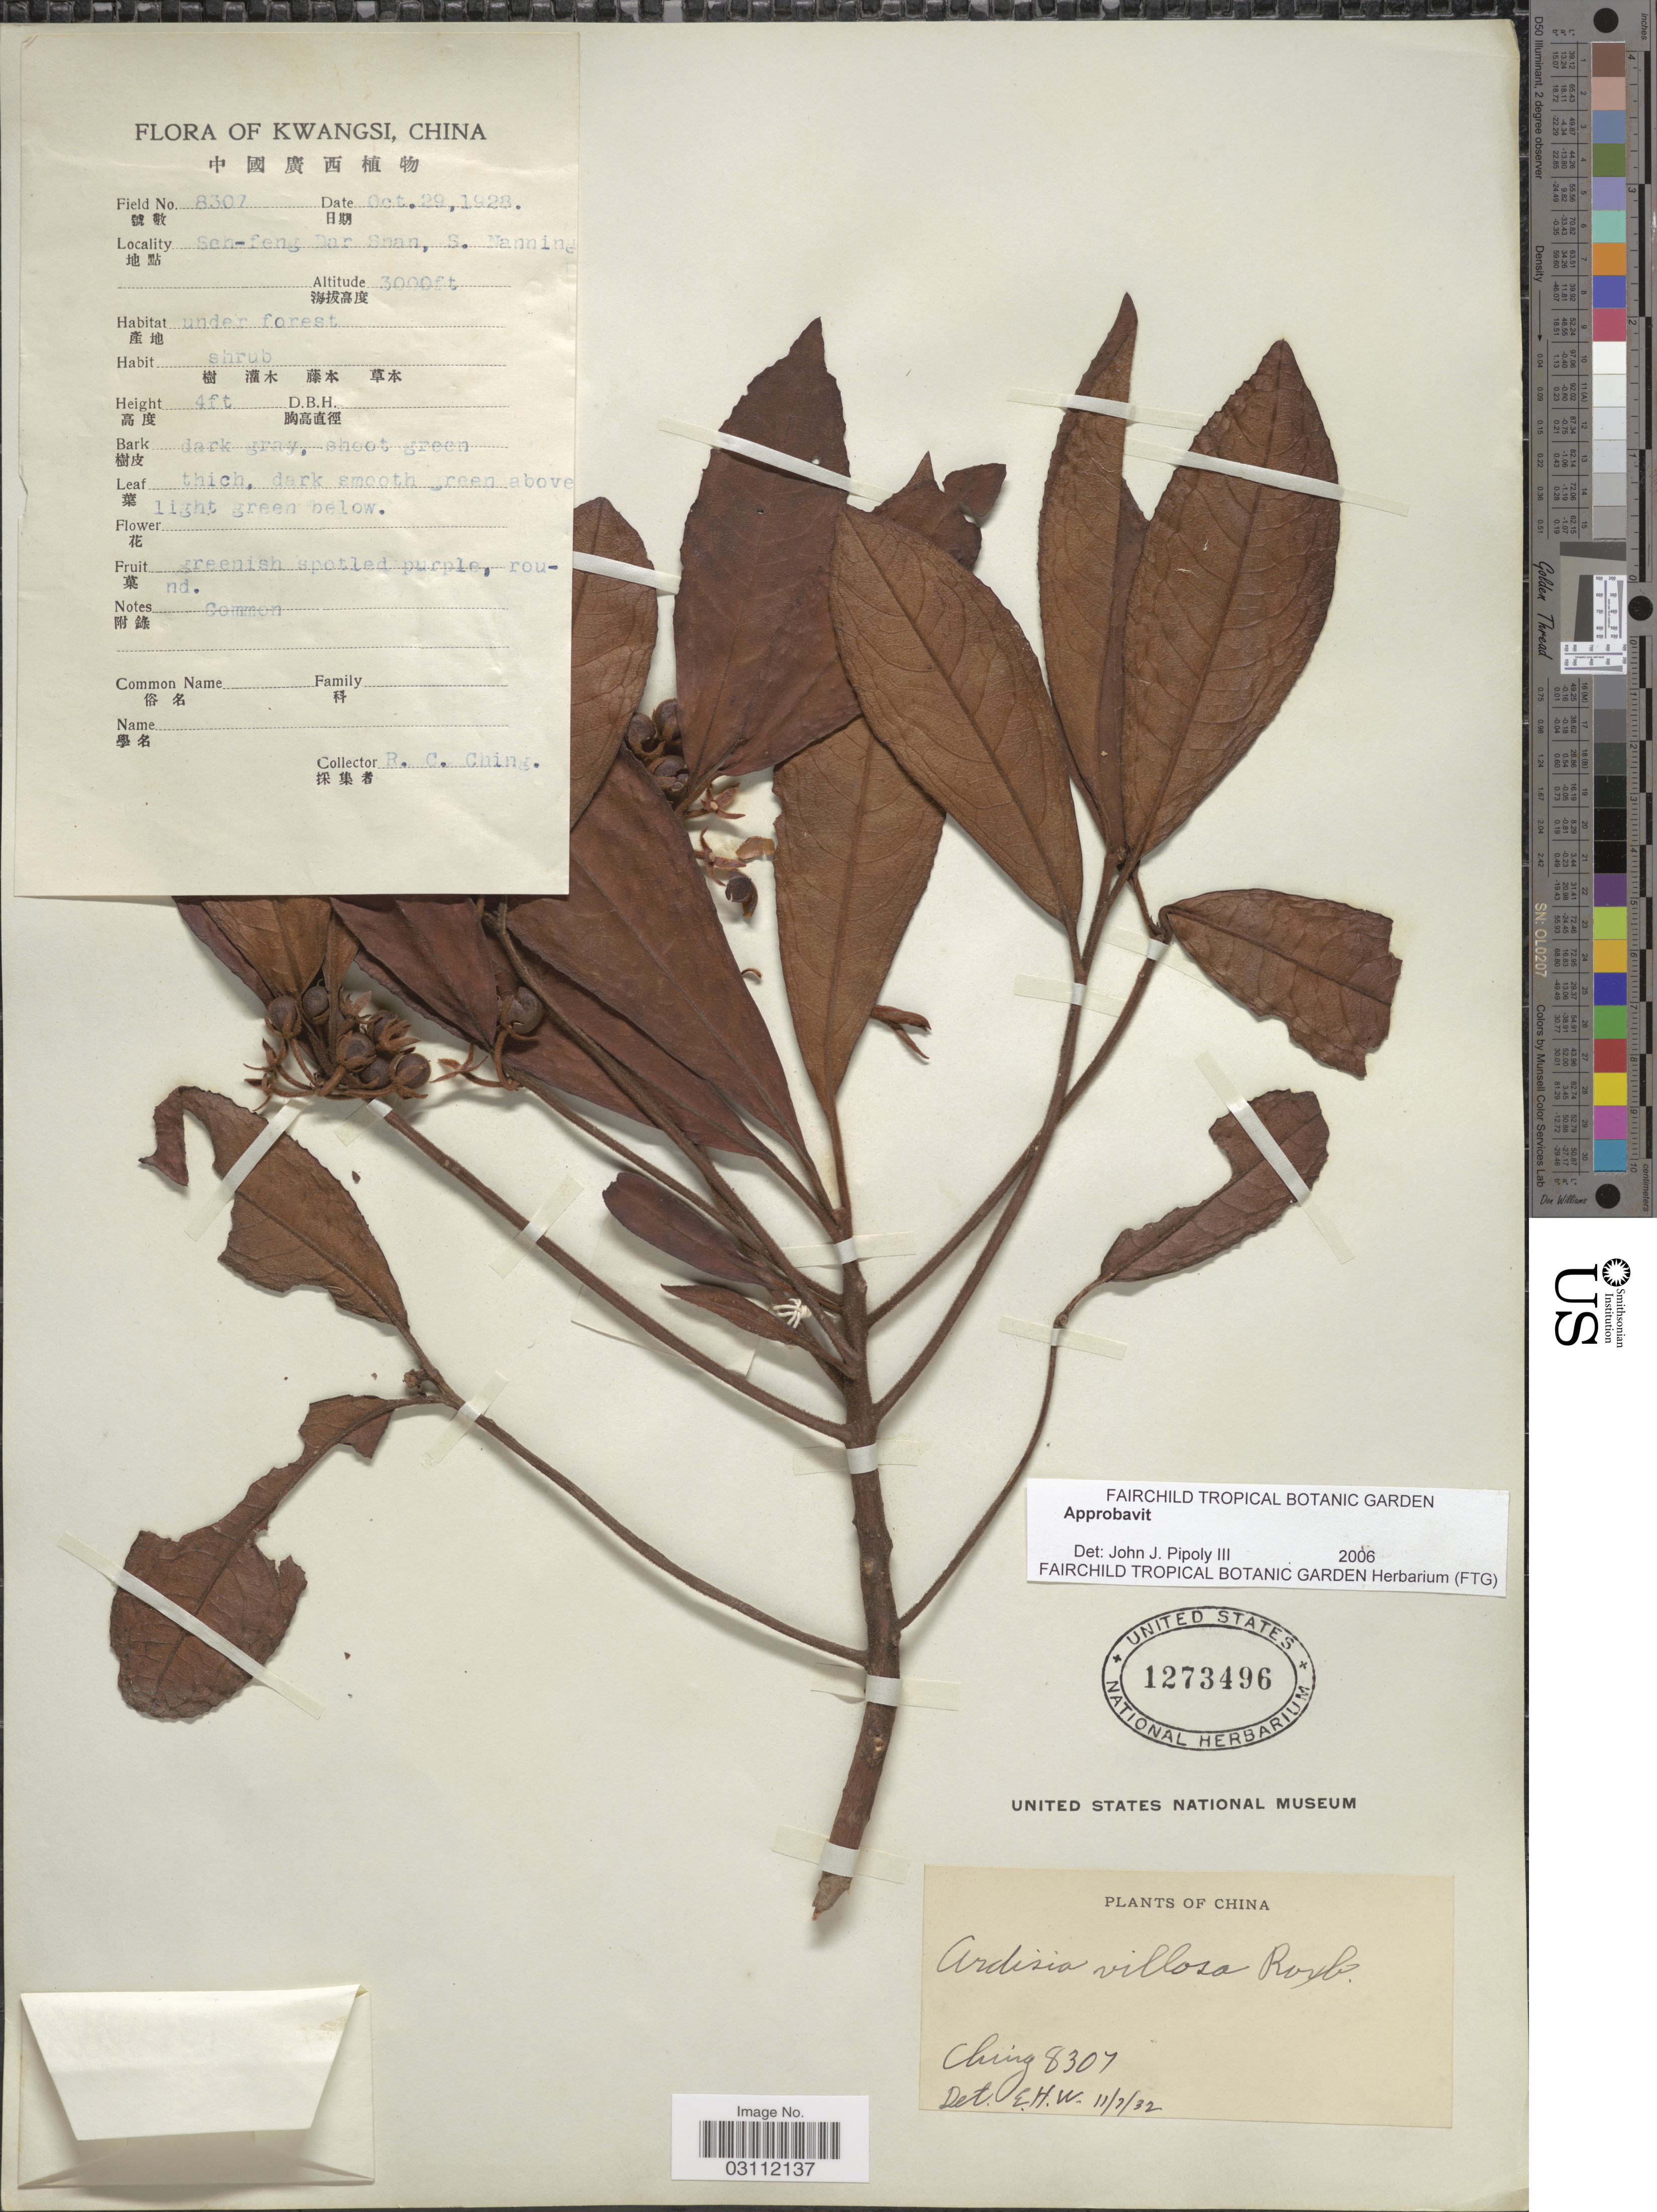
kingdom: Plantae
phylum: Tracheophyta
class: Magnoliopsida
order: Ericales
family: Primulaceae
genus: Ardisia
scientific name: Ardisia villosa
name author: Roxb.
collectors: R. C. Ching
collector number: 8307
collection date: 1928-10-29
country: China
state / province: Guangxi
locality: Kwangsi, Seh-feng Dar Shan, S. Nanning.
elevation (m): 914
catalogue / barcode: US 1273496